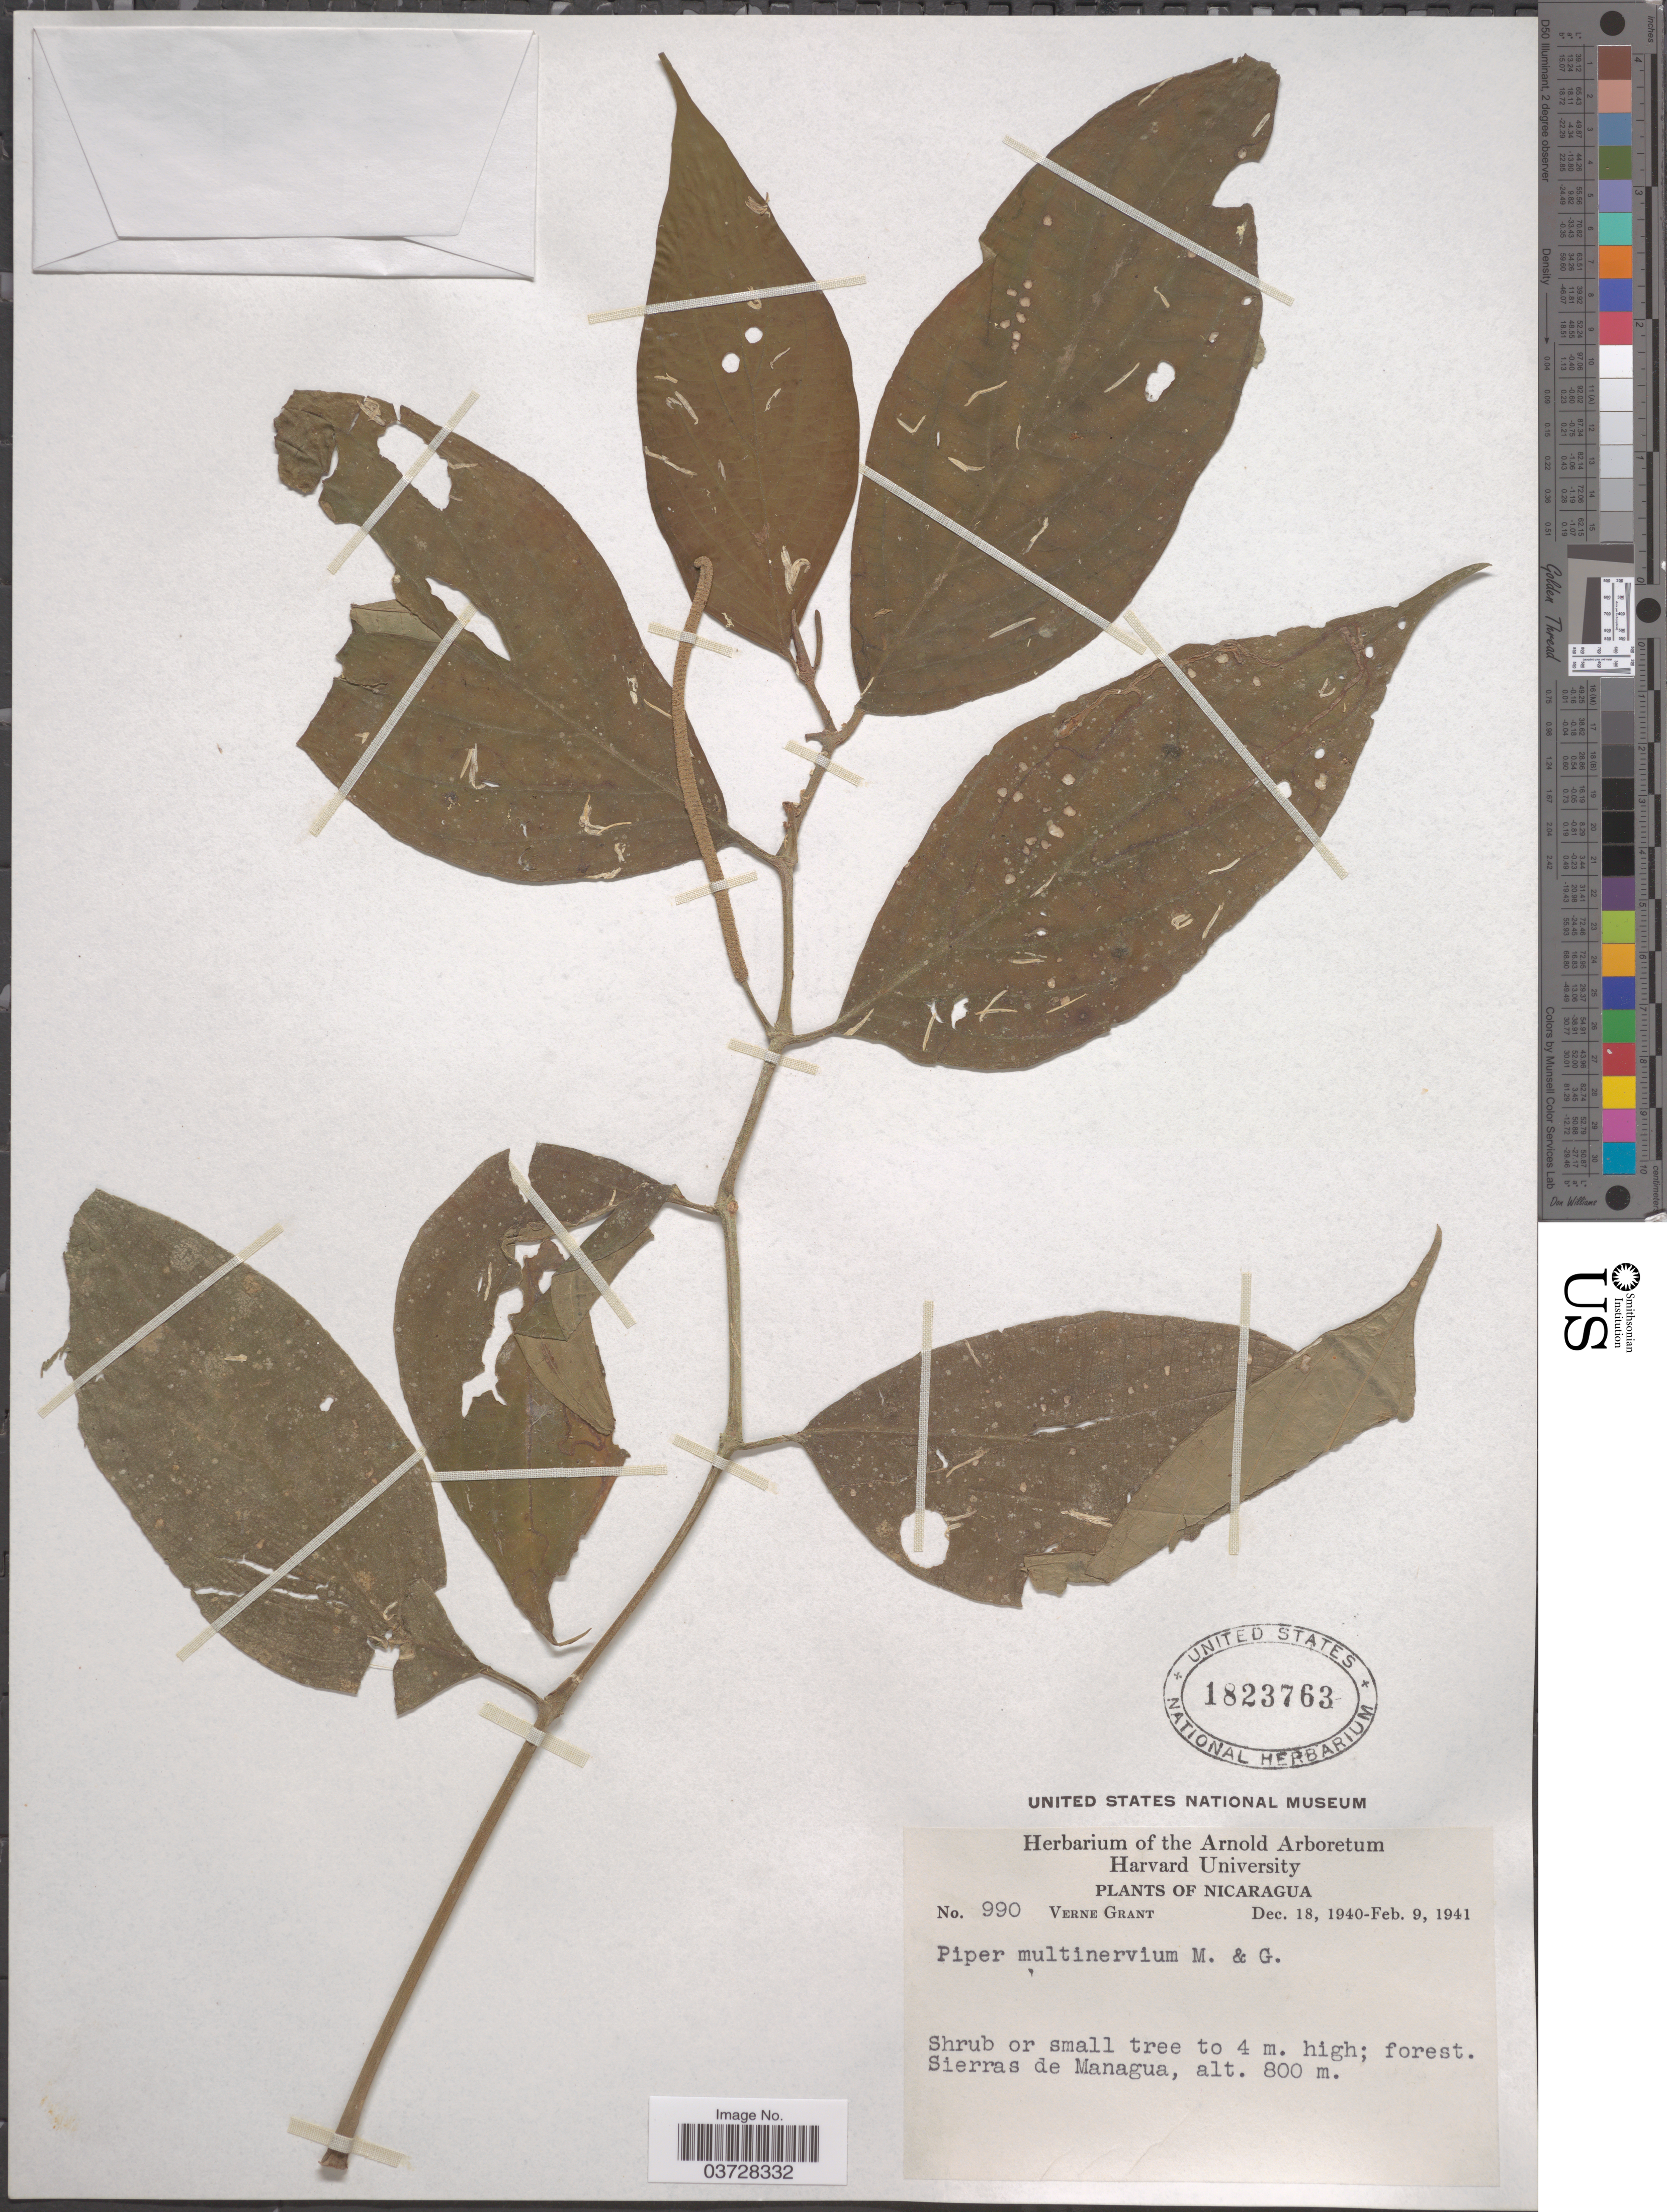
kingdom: Plantae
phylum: Tracheophyta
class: Magnoliopsida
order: Piperales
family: Piperaceae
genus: Piper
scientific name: Piper multinervium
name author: M. Martens & Galeotti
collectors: V. Grant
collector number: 990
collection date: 1940-12-18/1941-02-09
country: Nicaragua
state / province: Managua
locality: Sierras de Managua.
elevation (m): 800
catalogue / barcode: US 1823763